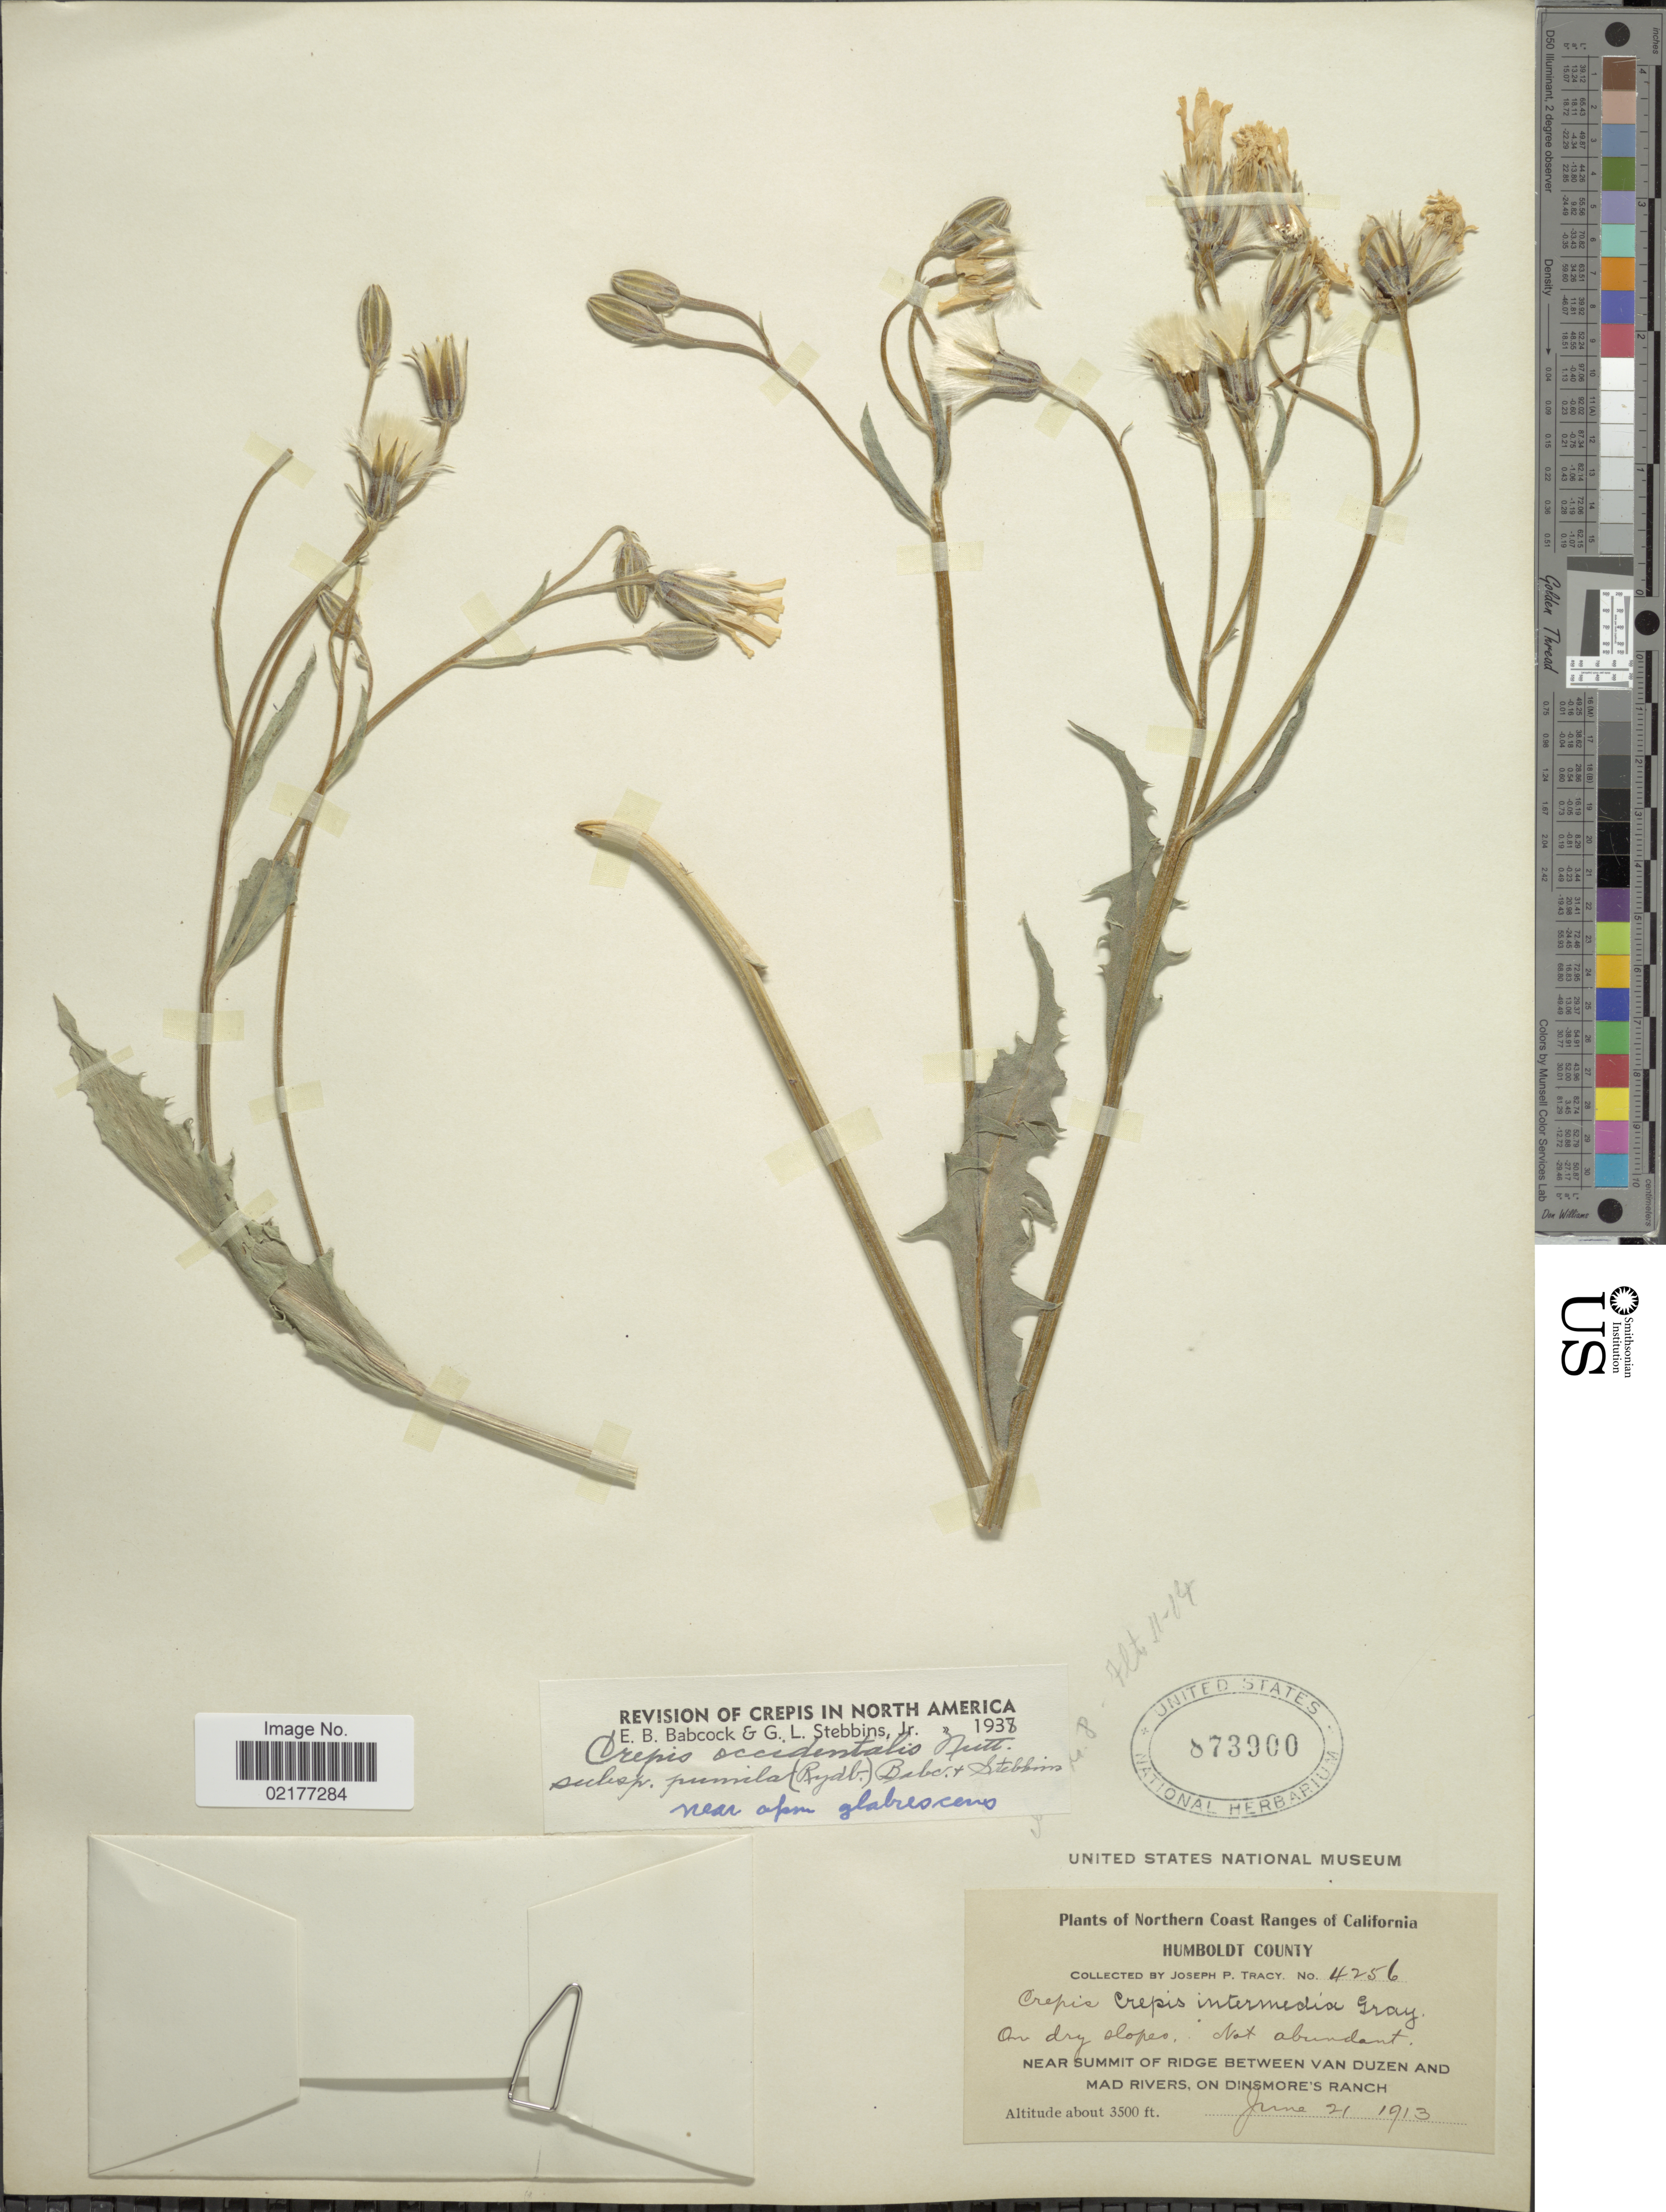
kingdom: Plantae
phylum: Tracheophyta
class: Magnoliopsida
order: Asterales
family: Asteraceae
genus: Crepis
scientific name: Crepis occidentalis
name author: Nutt.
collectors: J. Tracy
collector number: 4256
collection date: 1913-06-21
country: United States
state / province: California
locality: Northern Coast Ranges of California, Near Summit of ridges between Van Duzen and Mad Rivers, on Dinsmore's Ranch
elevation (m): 1067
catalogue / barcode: US 873900